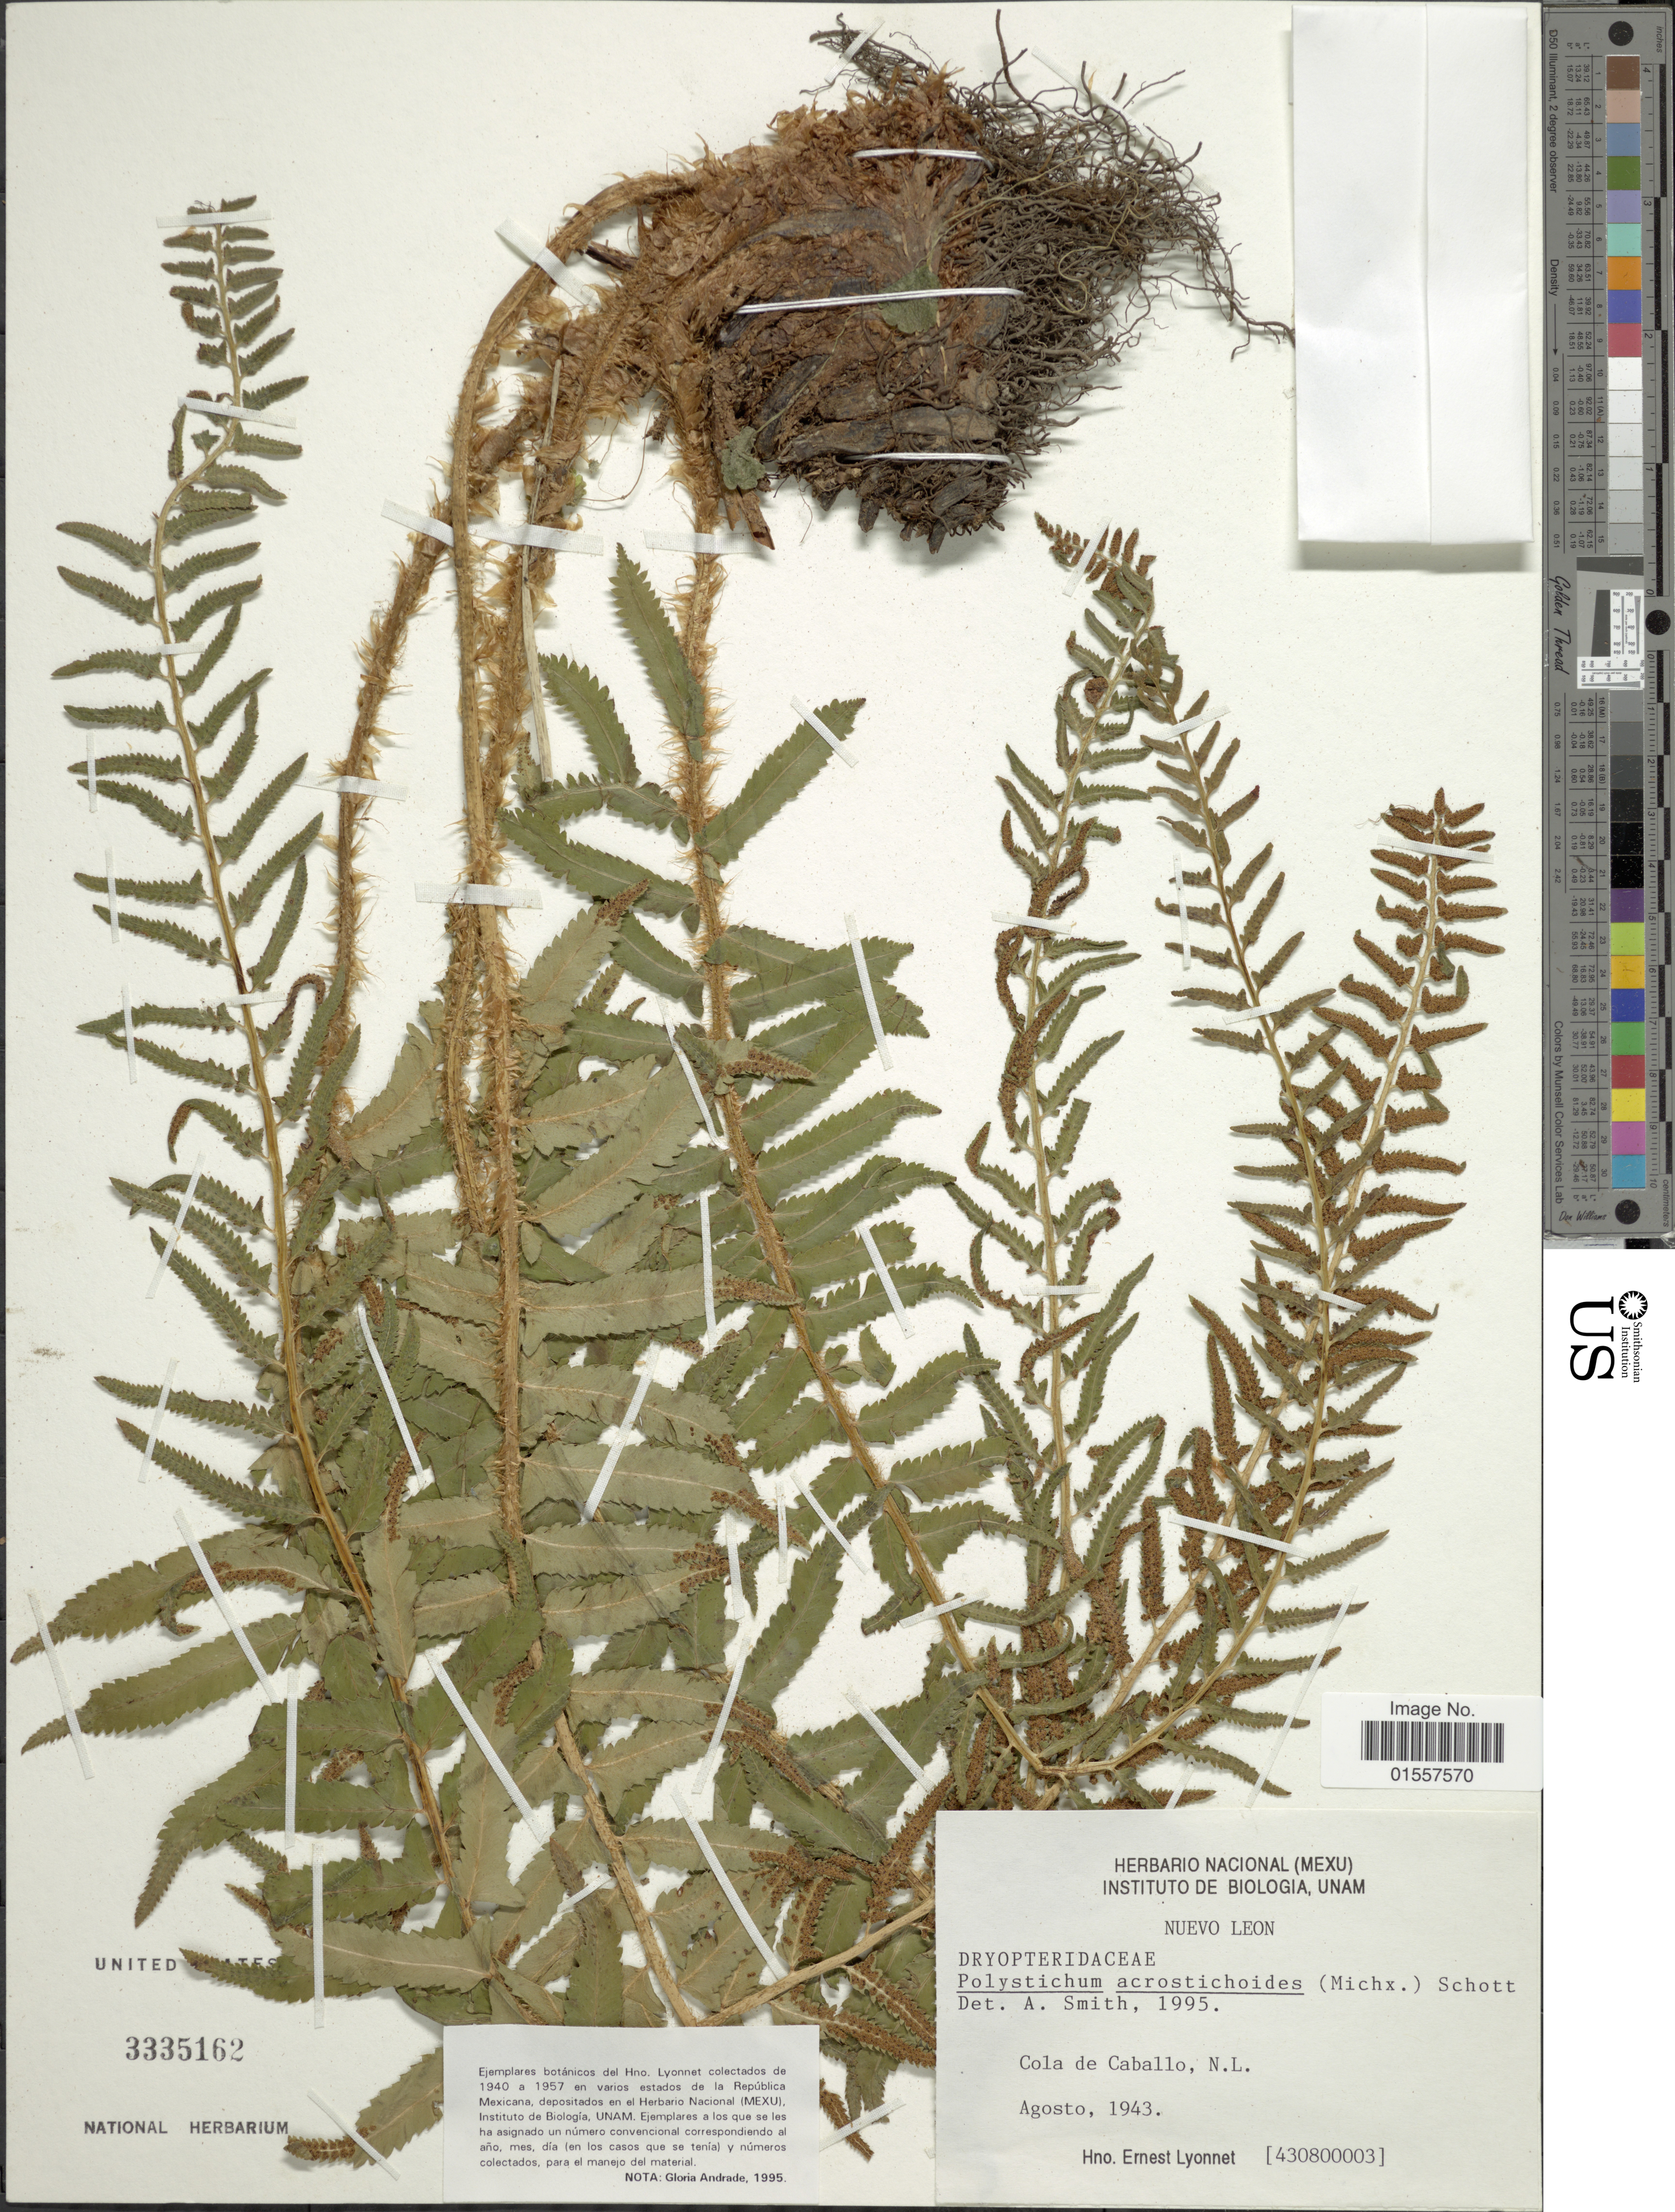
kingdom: Plantae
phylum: Tracheophyta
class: Polypodiopsida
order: Polypodiales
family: Dryopteridaceae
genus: Polystichum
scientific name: Polystichum acrostichoides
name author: (Michx.) Schott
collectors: Bro. E. Lyonnet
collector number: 430800003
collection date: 1943-08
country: Mexico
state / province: Nuevo León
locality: Cola de Caballo, N. L.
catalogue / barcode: US 3335162